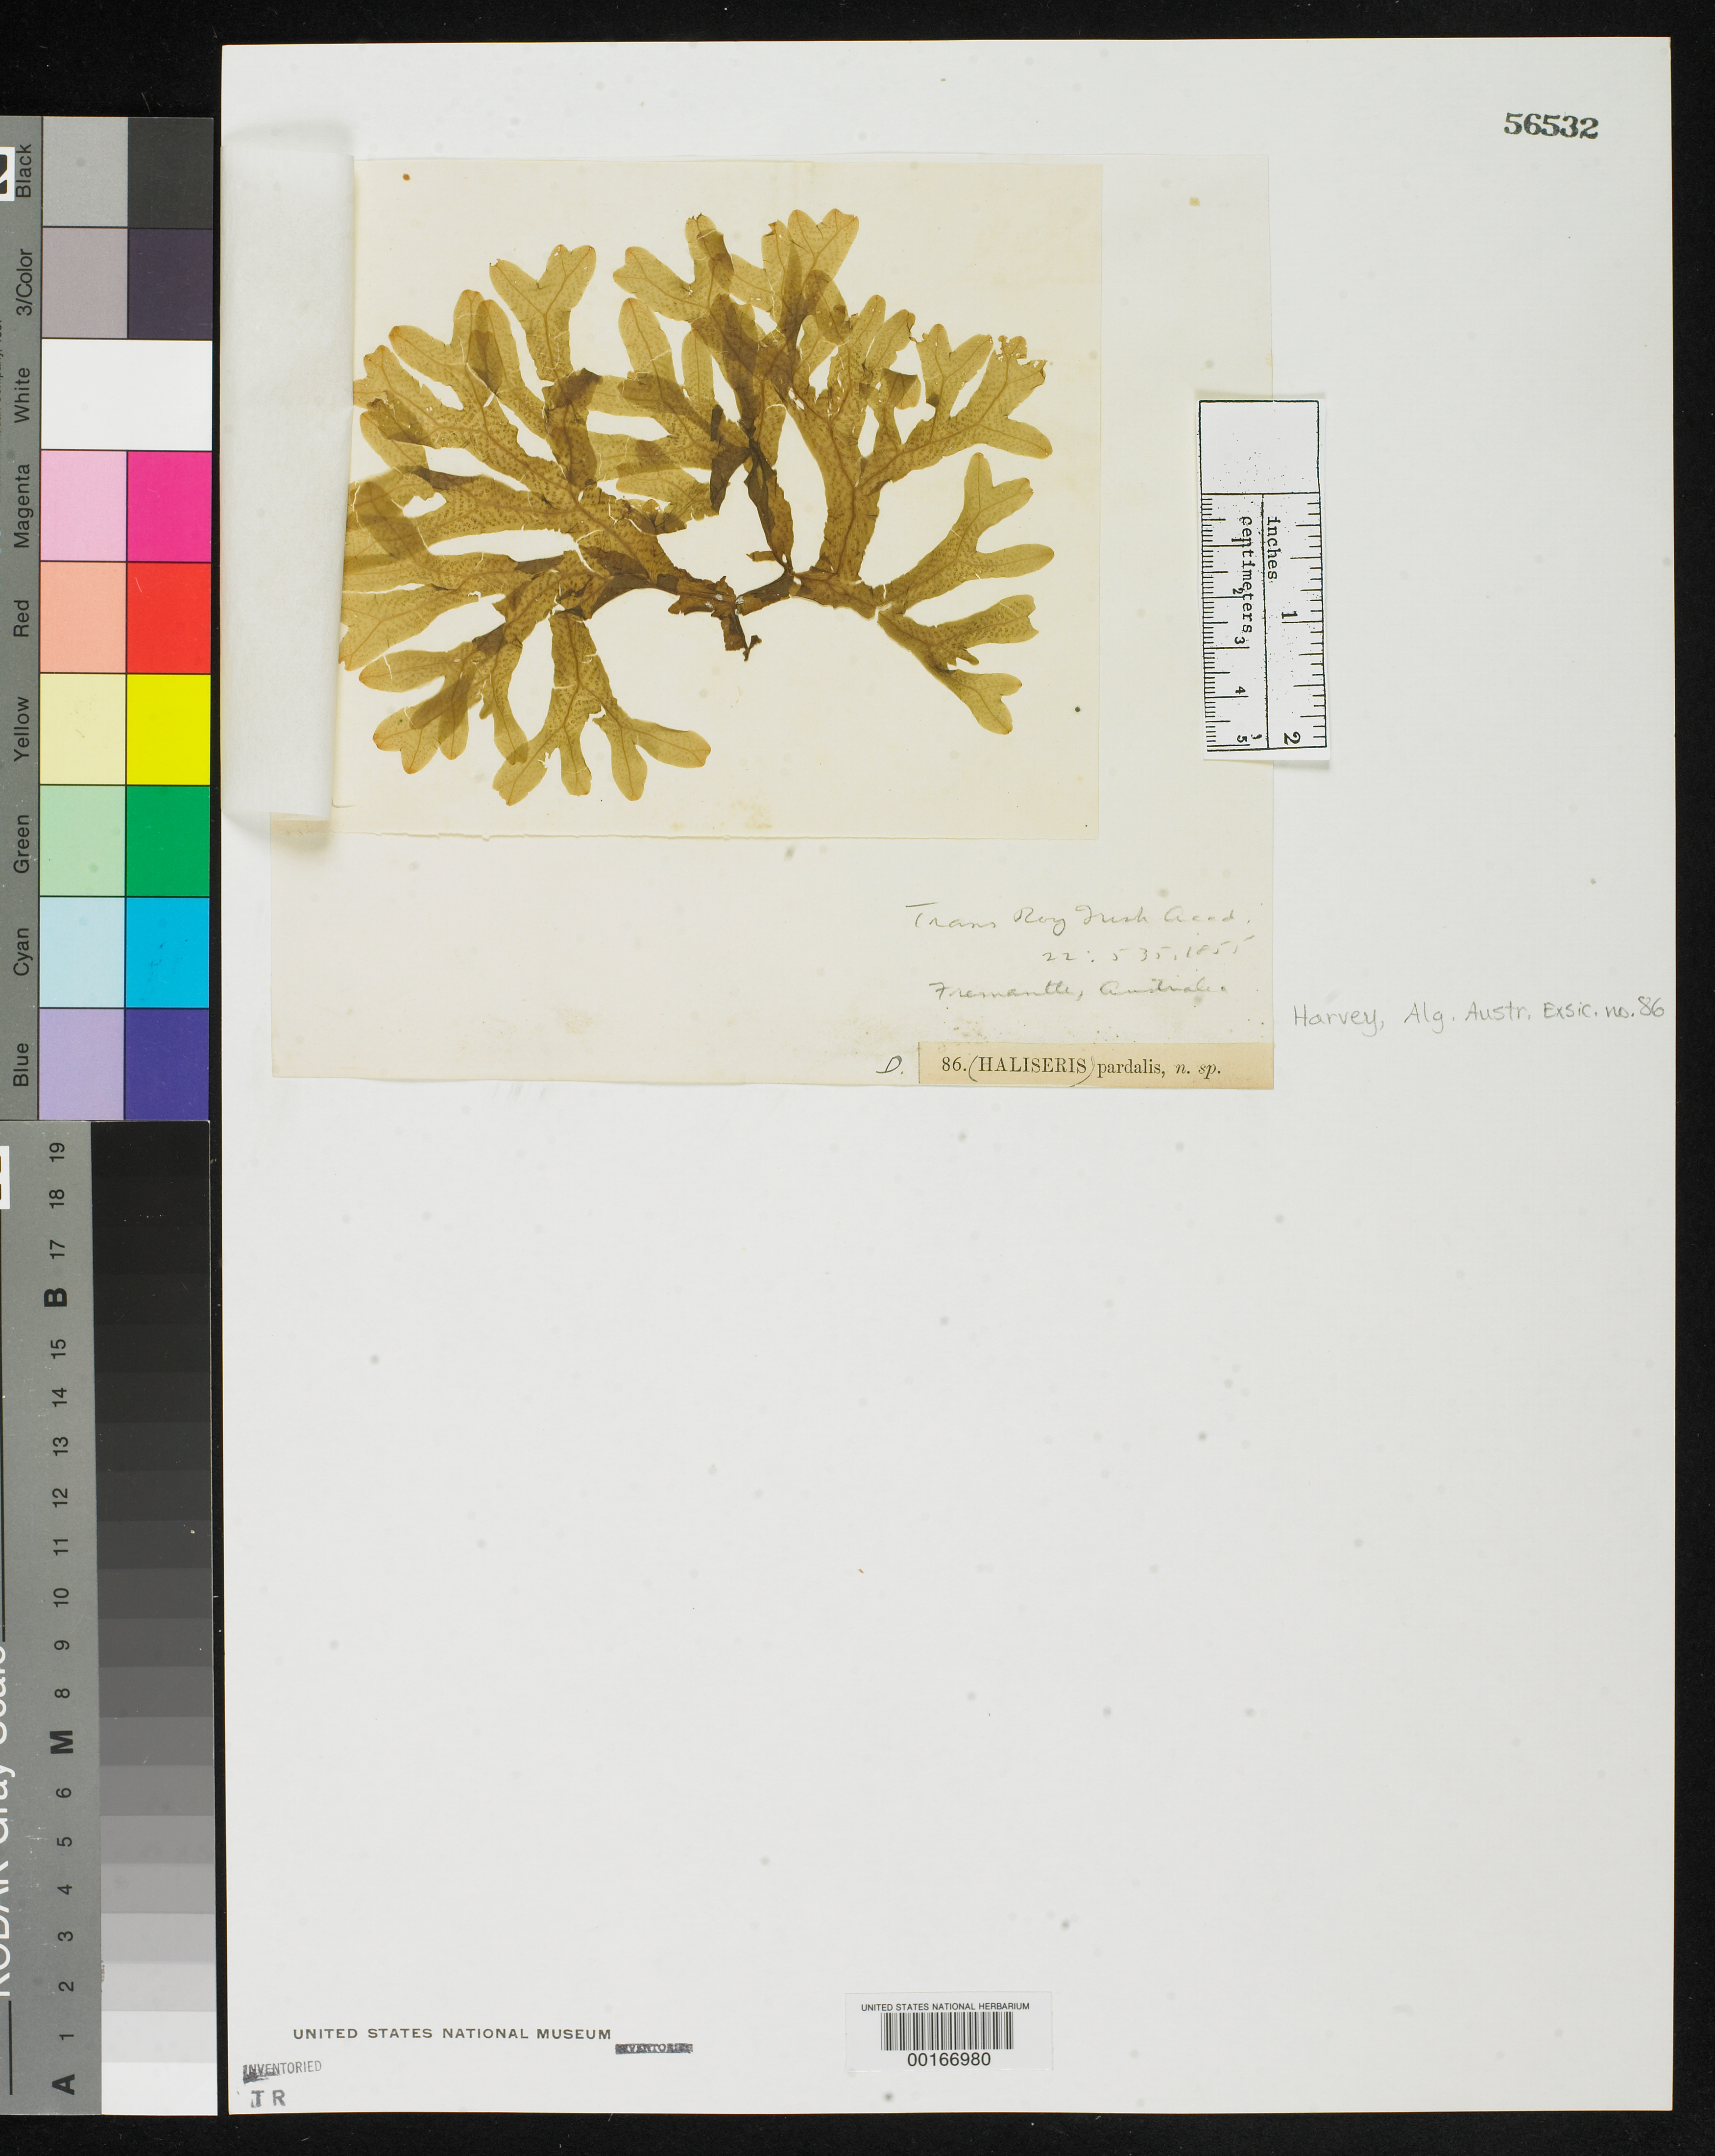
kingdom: Chromista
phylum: Ochrophyta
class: Phaeophyceae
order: Dictyotales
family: Dictyotaceae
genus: Haliseris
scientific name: Haliseris pardalis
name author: Harv.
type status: Isotype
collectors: W. Harvey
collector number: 86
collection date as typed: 1854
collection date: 1854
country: Australia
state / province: Western Australia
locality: Fremantle.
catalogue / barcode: US 56532